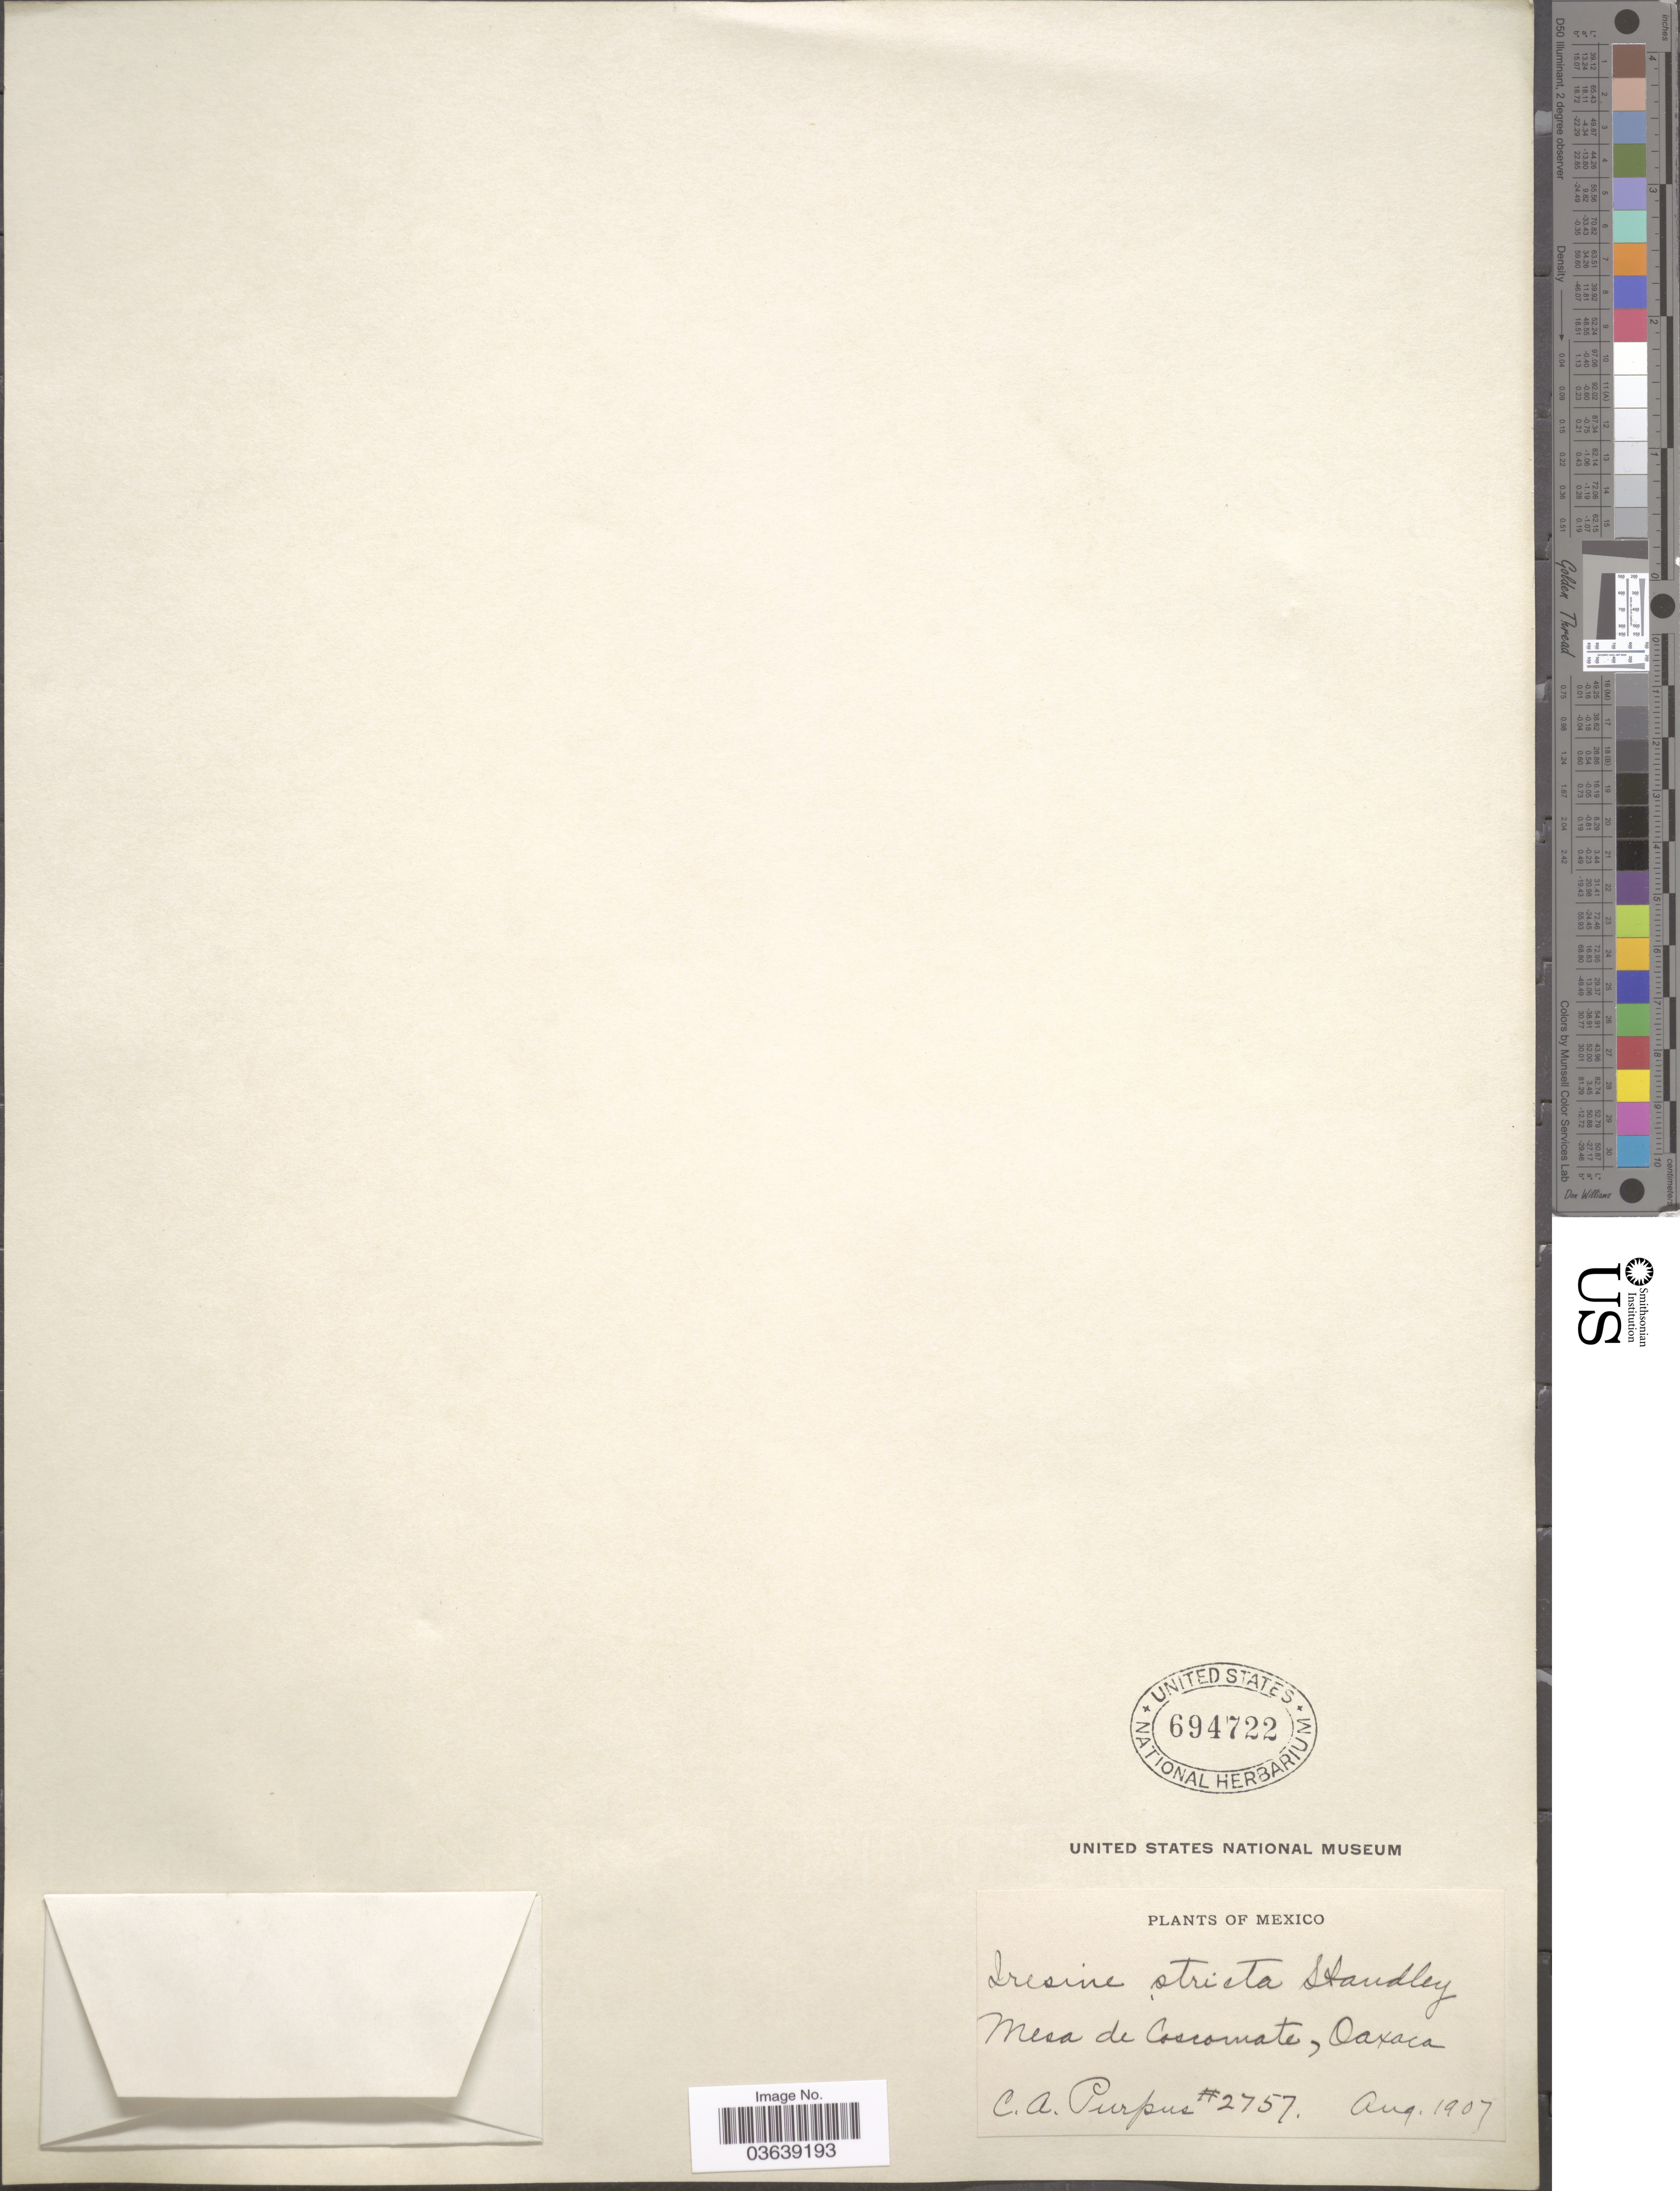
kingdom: Plantae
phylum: Tracheophyta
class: Magnoliopsida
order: Caryophyllales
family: Amaranthaceae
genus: Iresine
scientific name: Iresine stricta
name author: Standl.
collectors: C. A. Purpus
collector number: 2757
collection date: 1907-08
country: Mexico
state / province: Oaxaca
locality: Mesa de Coscomate.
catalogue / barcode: US 694722